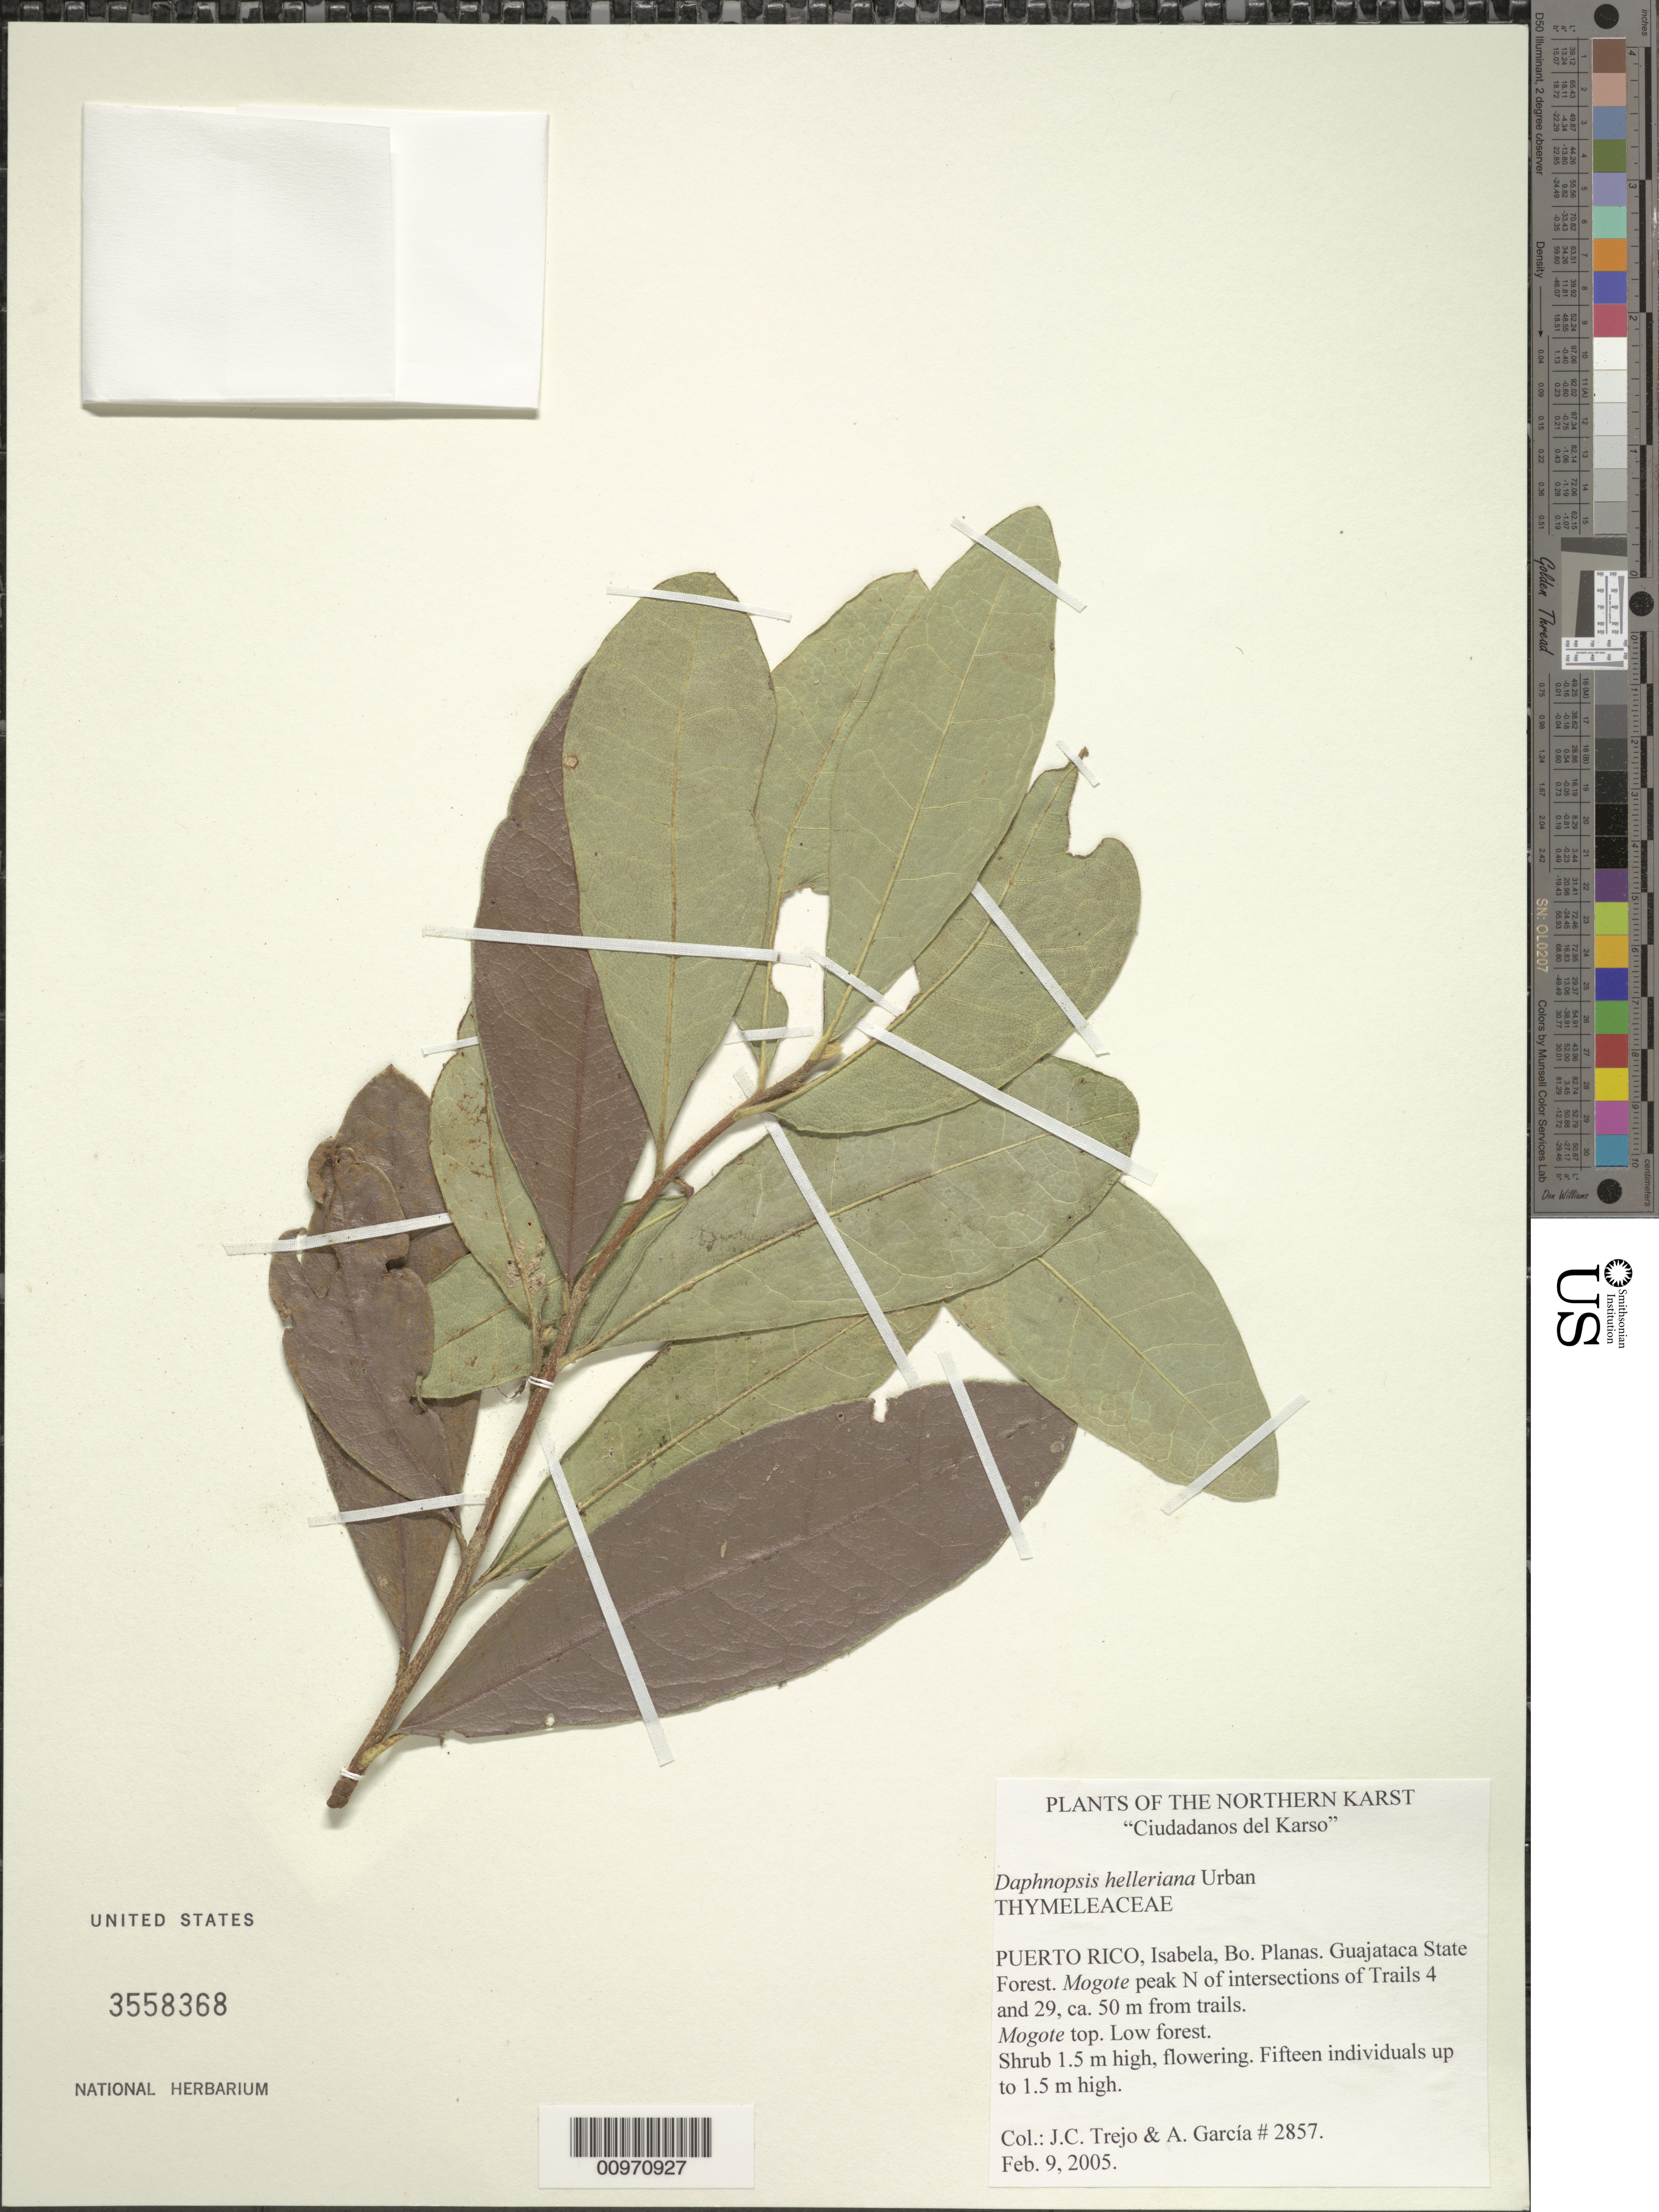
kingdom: Plantae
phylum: Tracheophyta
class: Magnoliopsida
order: Malvales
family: Thymelaeaceae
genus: Daphnopsis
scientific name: Daphnopsis helleriana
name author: Urb.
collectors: J. C. Trejo-Torres & A. García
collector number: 2857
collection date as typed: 09 Feb 2005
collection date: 2005-02-09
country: Puerto Rico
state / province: Isabela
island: Puerto Rico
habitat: Mogote top. Low forest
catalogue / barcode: US 3558368